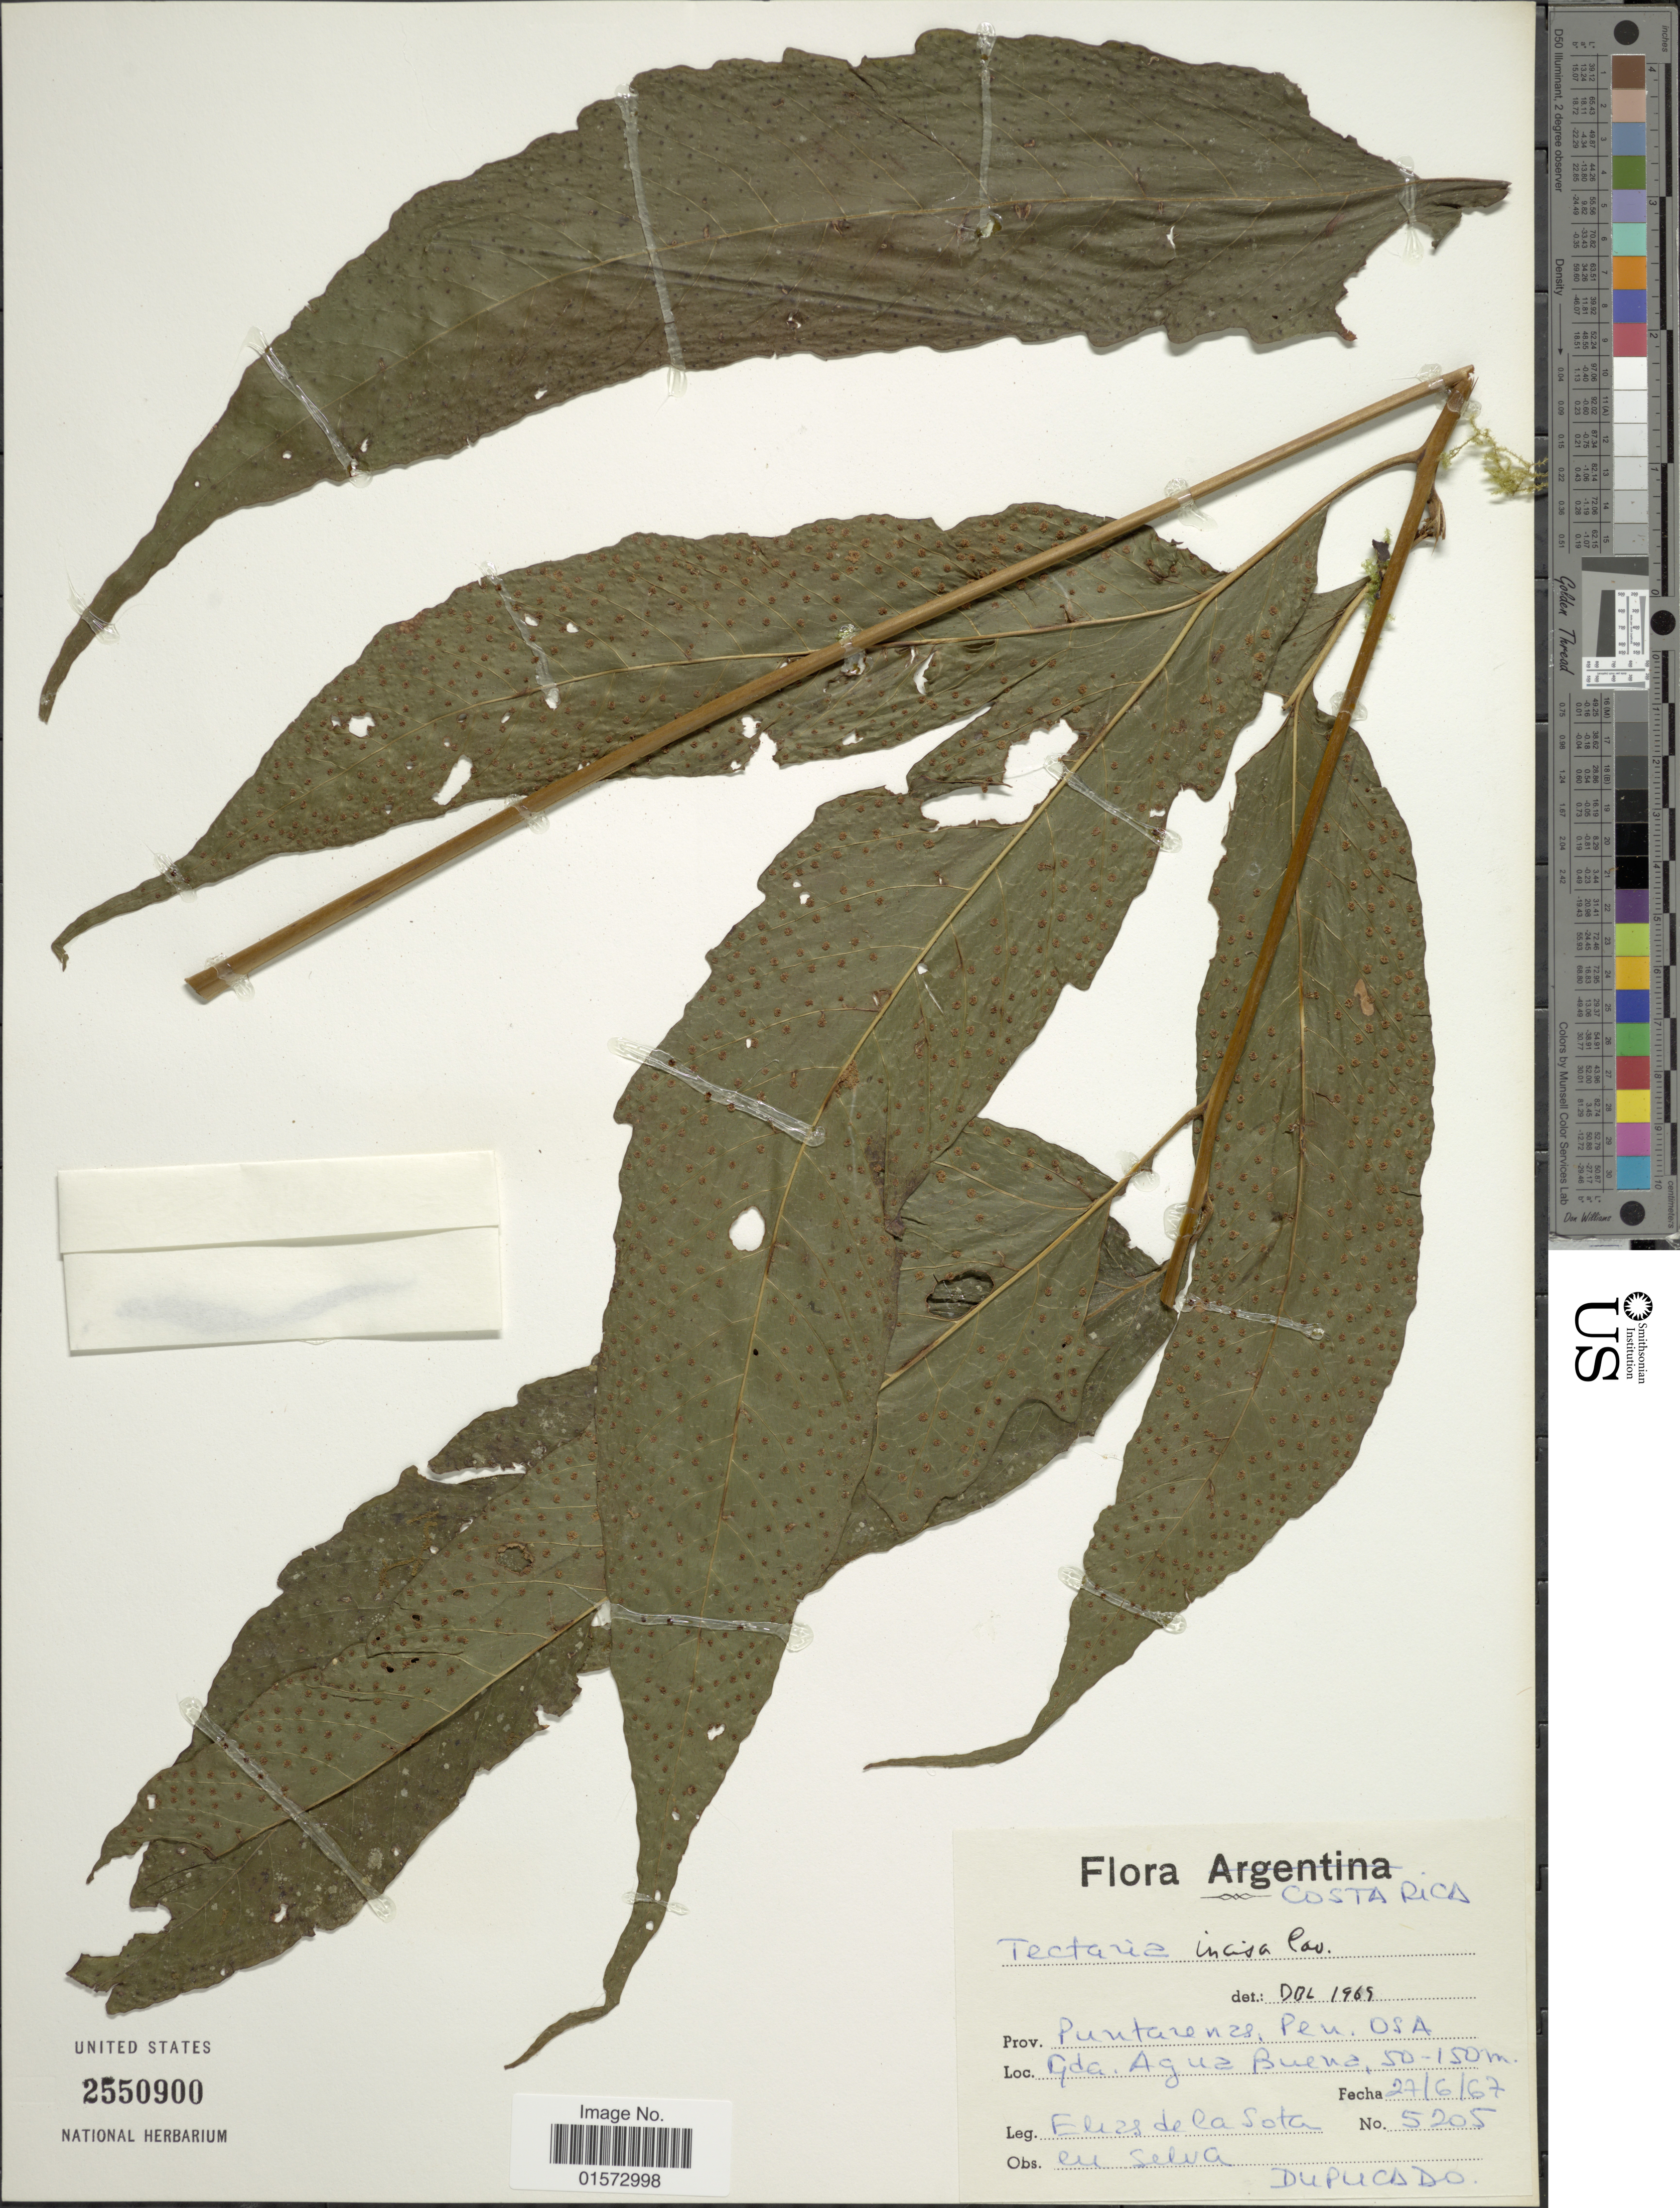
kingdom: Plantae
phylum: Tracheophyta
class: Polypodiopsida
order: Polypodiales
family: Tectariaceae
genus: Tectaria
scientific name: Tectaria andina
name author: (Baker) C. Chr.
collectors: E. R. de la Sota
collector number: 5205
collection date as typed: Transcribed d/m/y: 27/6/67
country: Costa Rica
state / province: Puntarenas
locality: Pen. Osa, Gda. Agua Buena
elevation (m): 50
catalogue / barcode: US 2550900